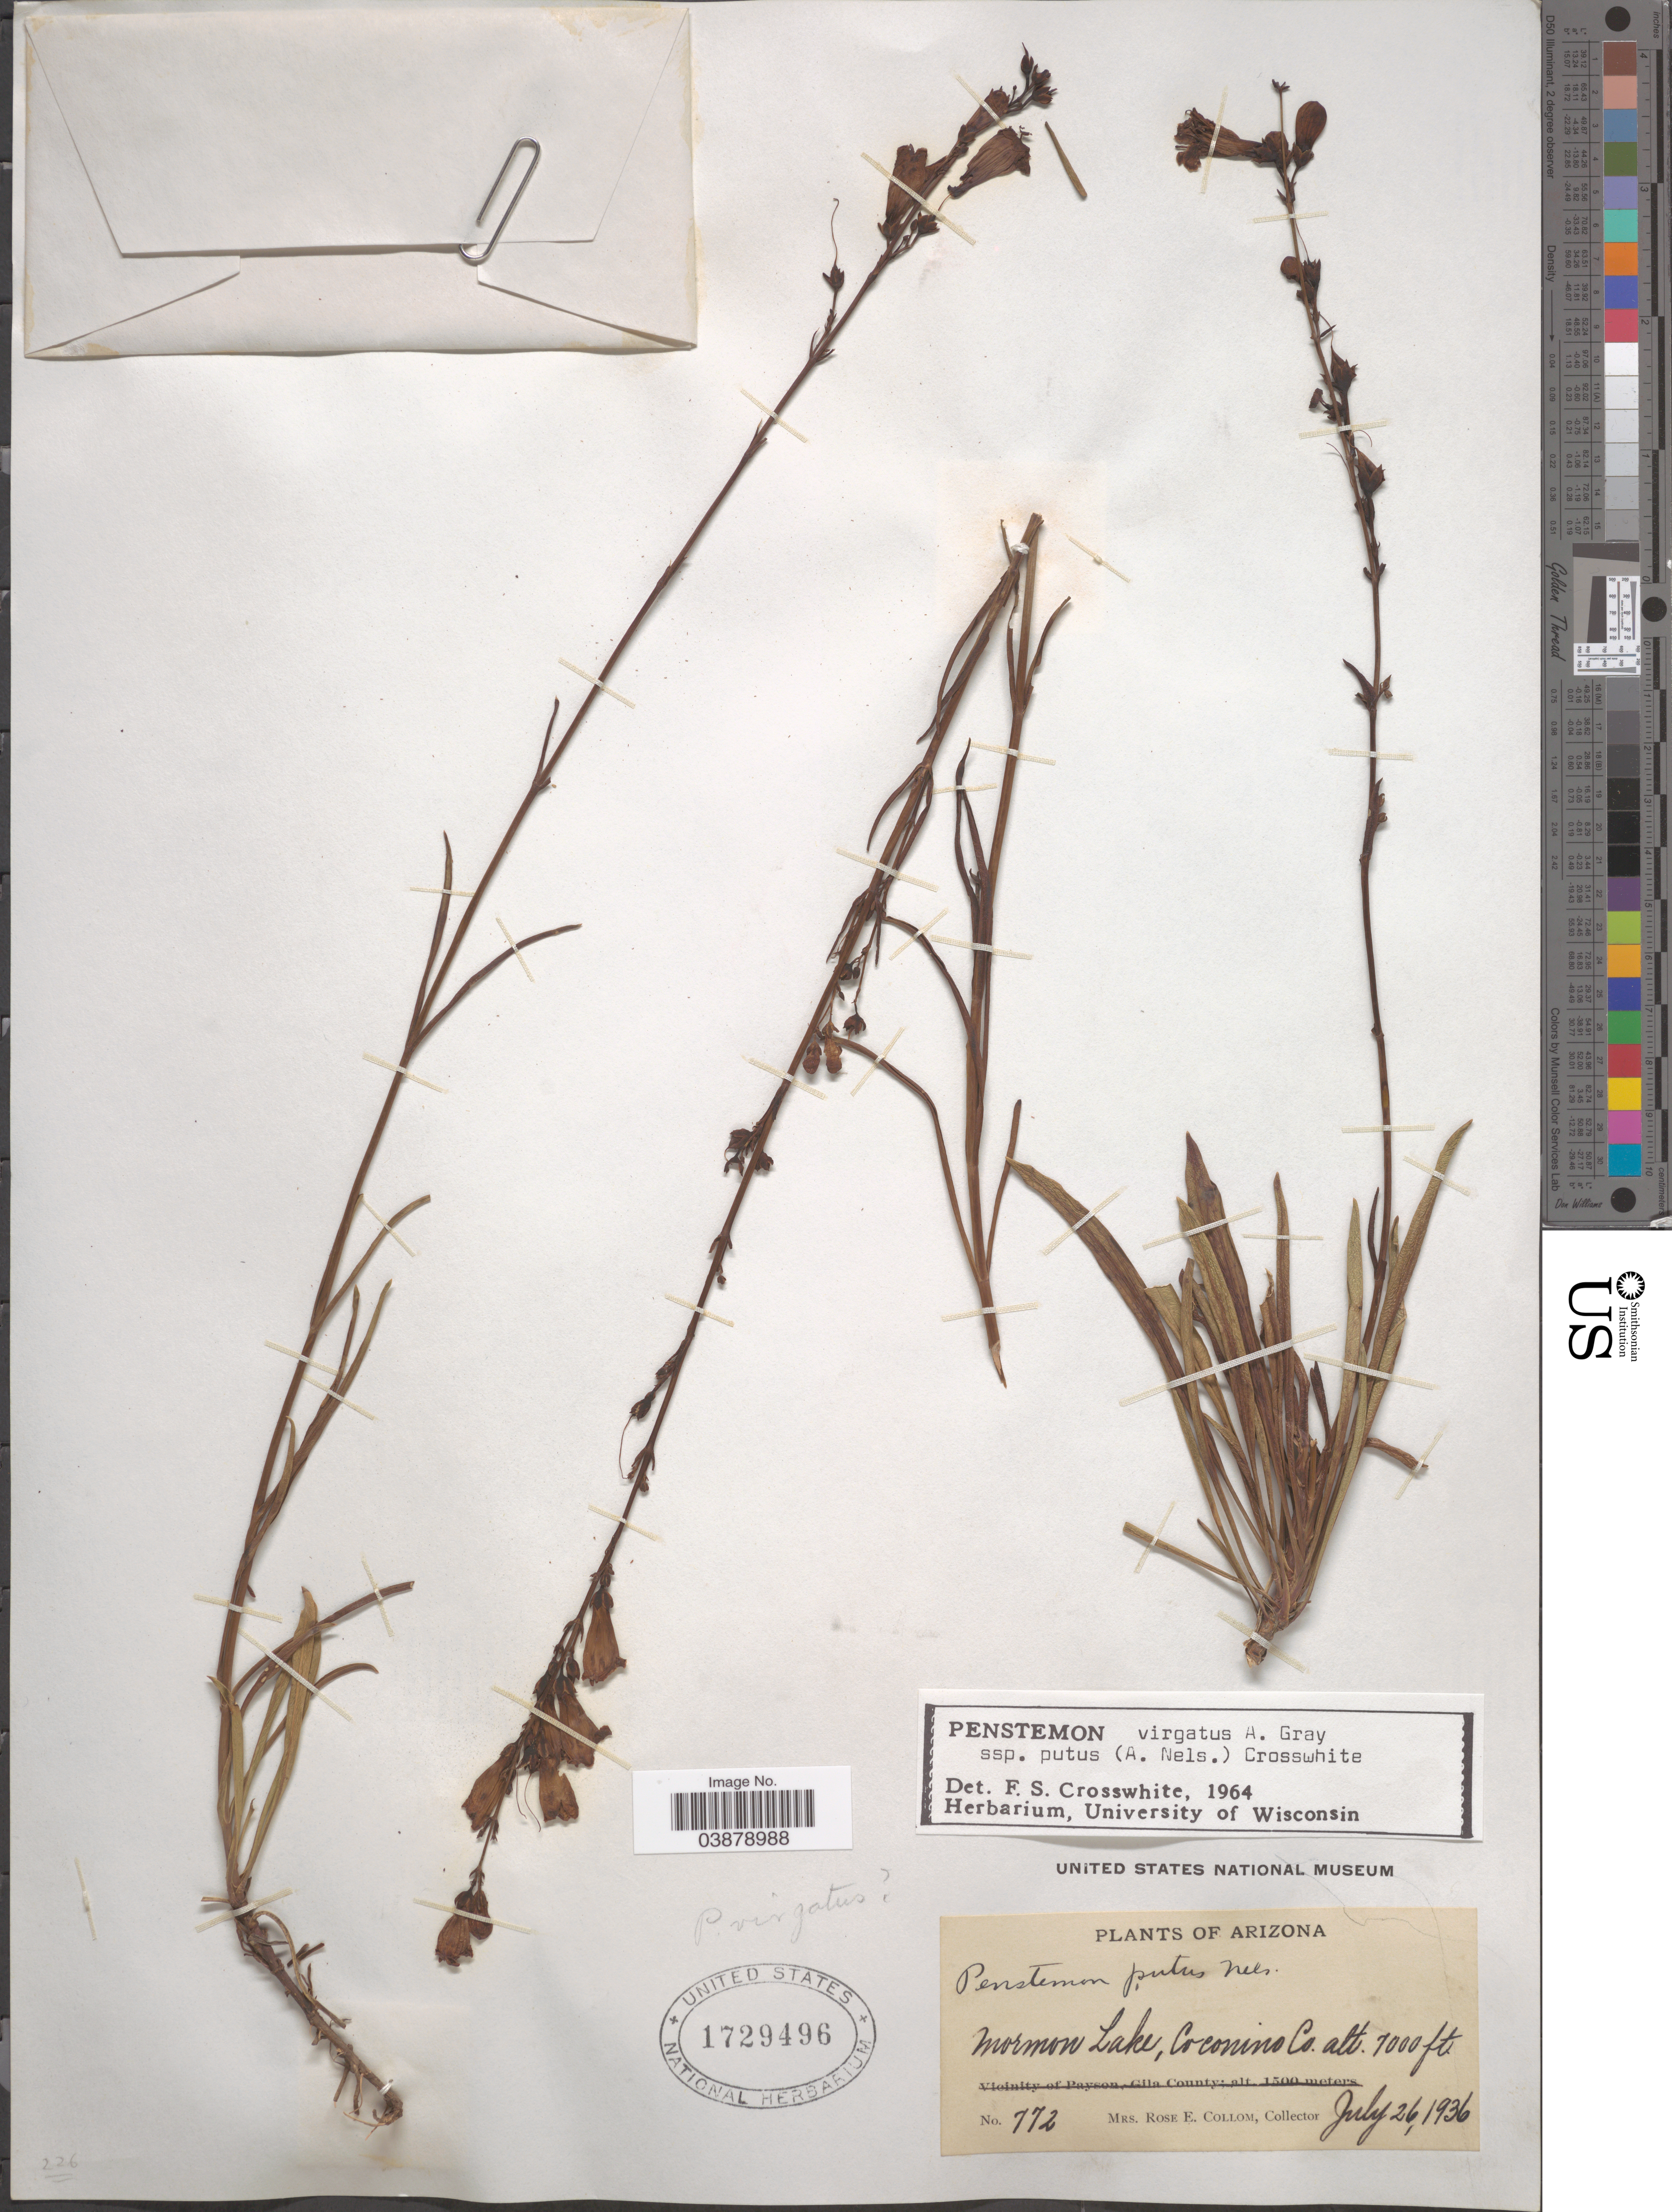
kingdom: Plantae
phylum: Tracheophyta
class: Magnoliopsida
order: Lamiales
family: Plantaginaceae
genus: Penstemon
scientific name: Penstemon virgatus subsp. putus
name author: (A. Nelson) Crosswh.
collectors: R. E. Collom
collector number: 772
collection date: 1936-07-26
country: United States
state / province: Arizona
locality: Mormon Lake, Coconino Co.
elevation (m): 2134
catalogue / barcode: US 1729496